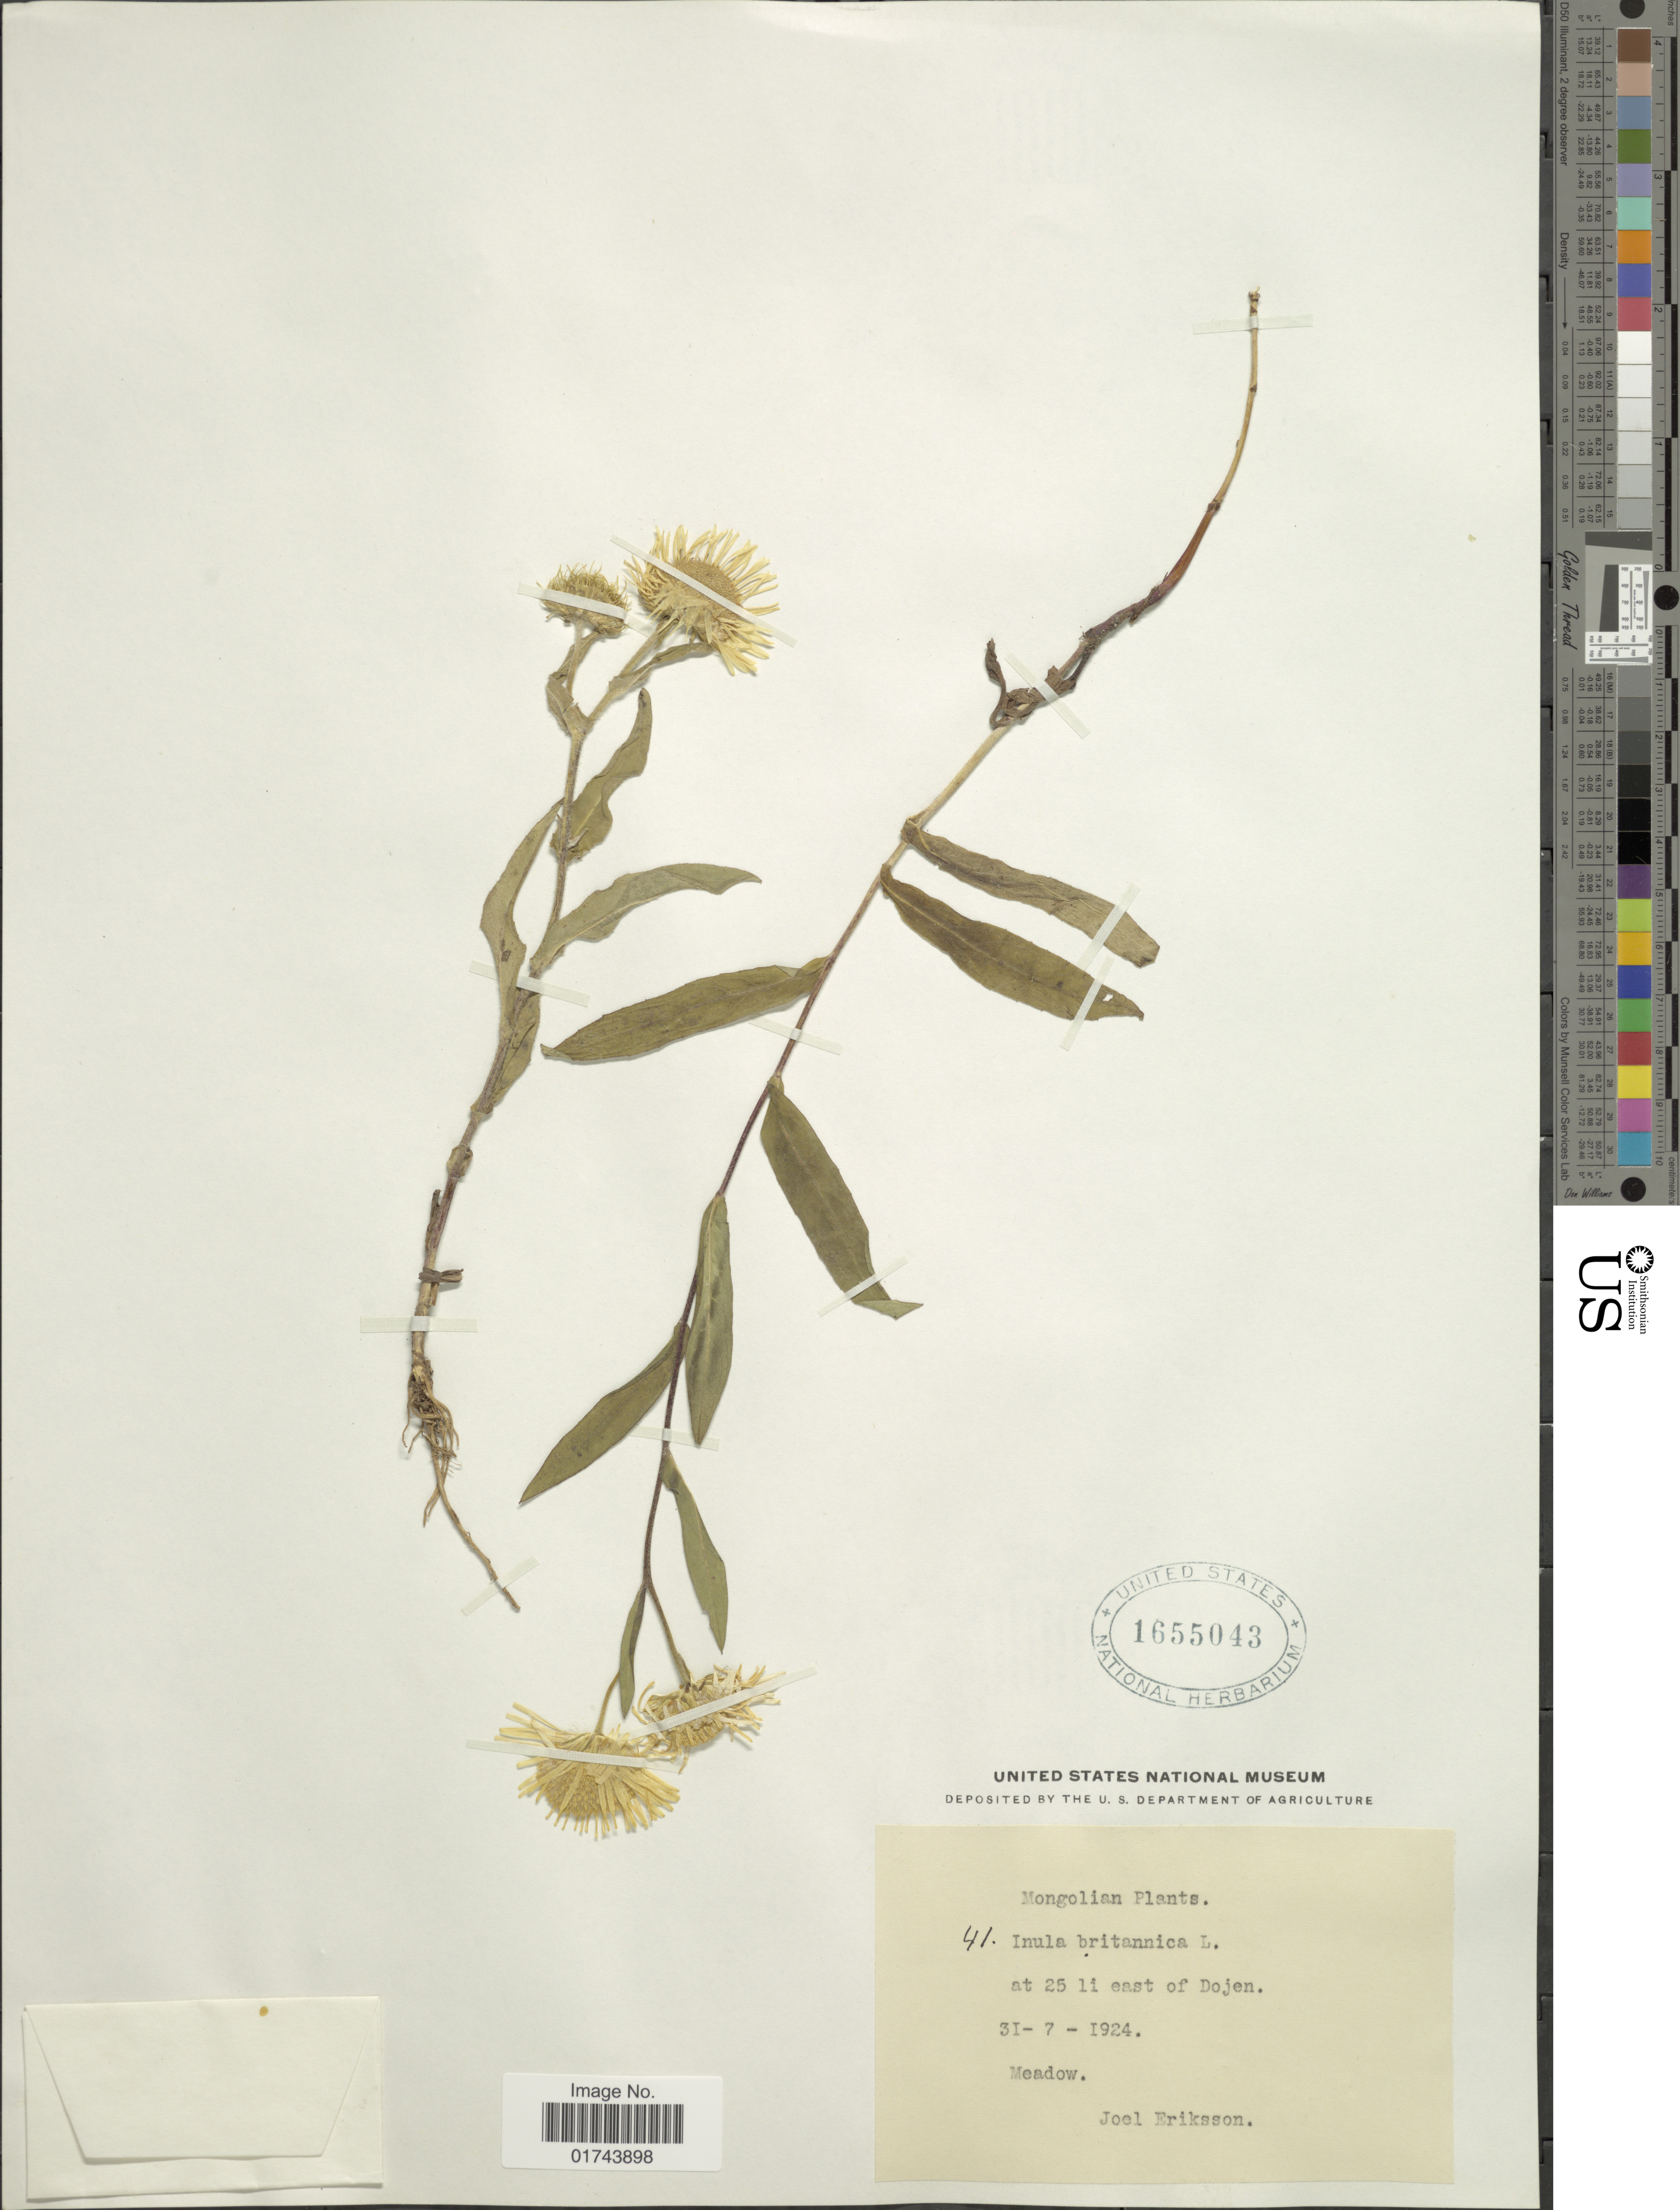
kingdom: Plantae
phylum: Tracheophyta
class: Magnoliopsida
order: Asterales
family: Asteraceae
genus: Inula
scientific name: Inula britannica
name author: L.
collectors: J. Eriksson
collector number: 41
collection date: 1924-07-31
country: China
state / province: Nei Monggol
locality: Mongolian, at 25 li east of Dojen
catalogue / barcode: US 1655043